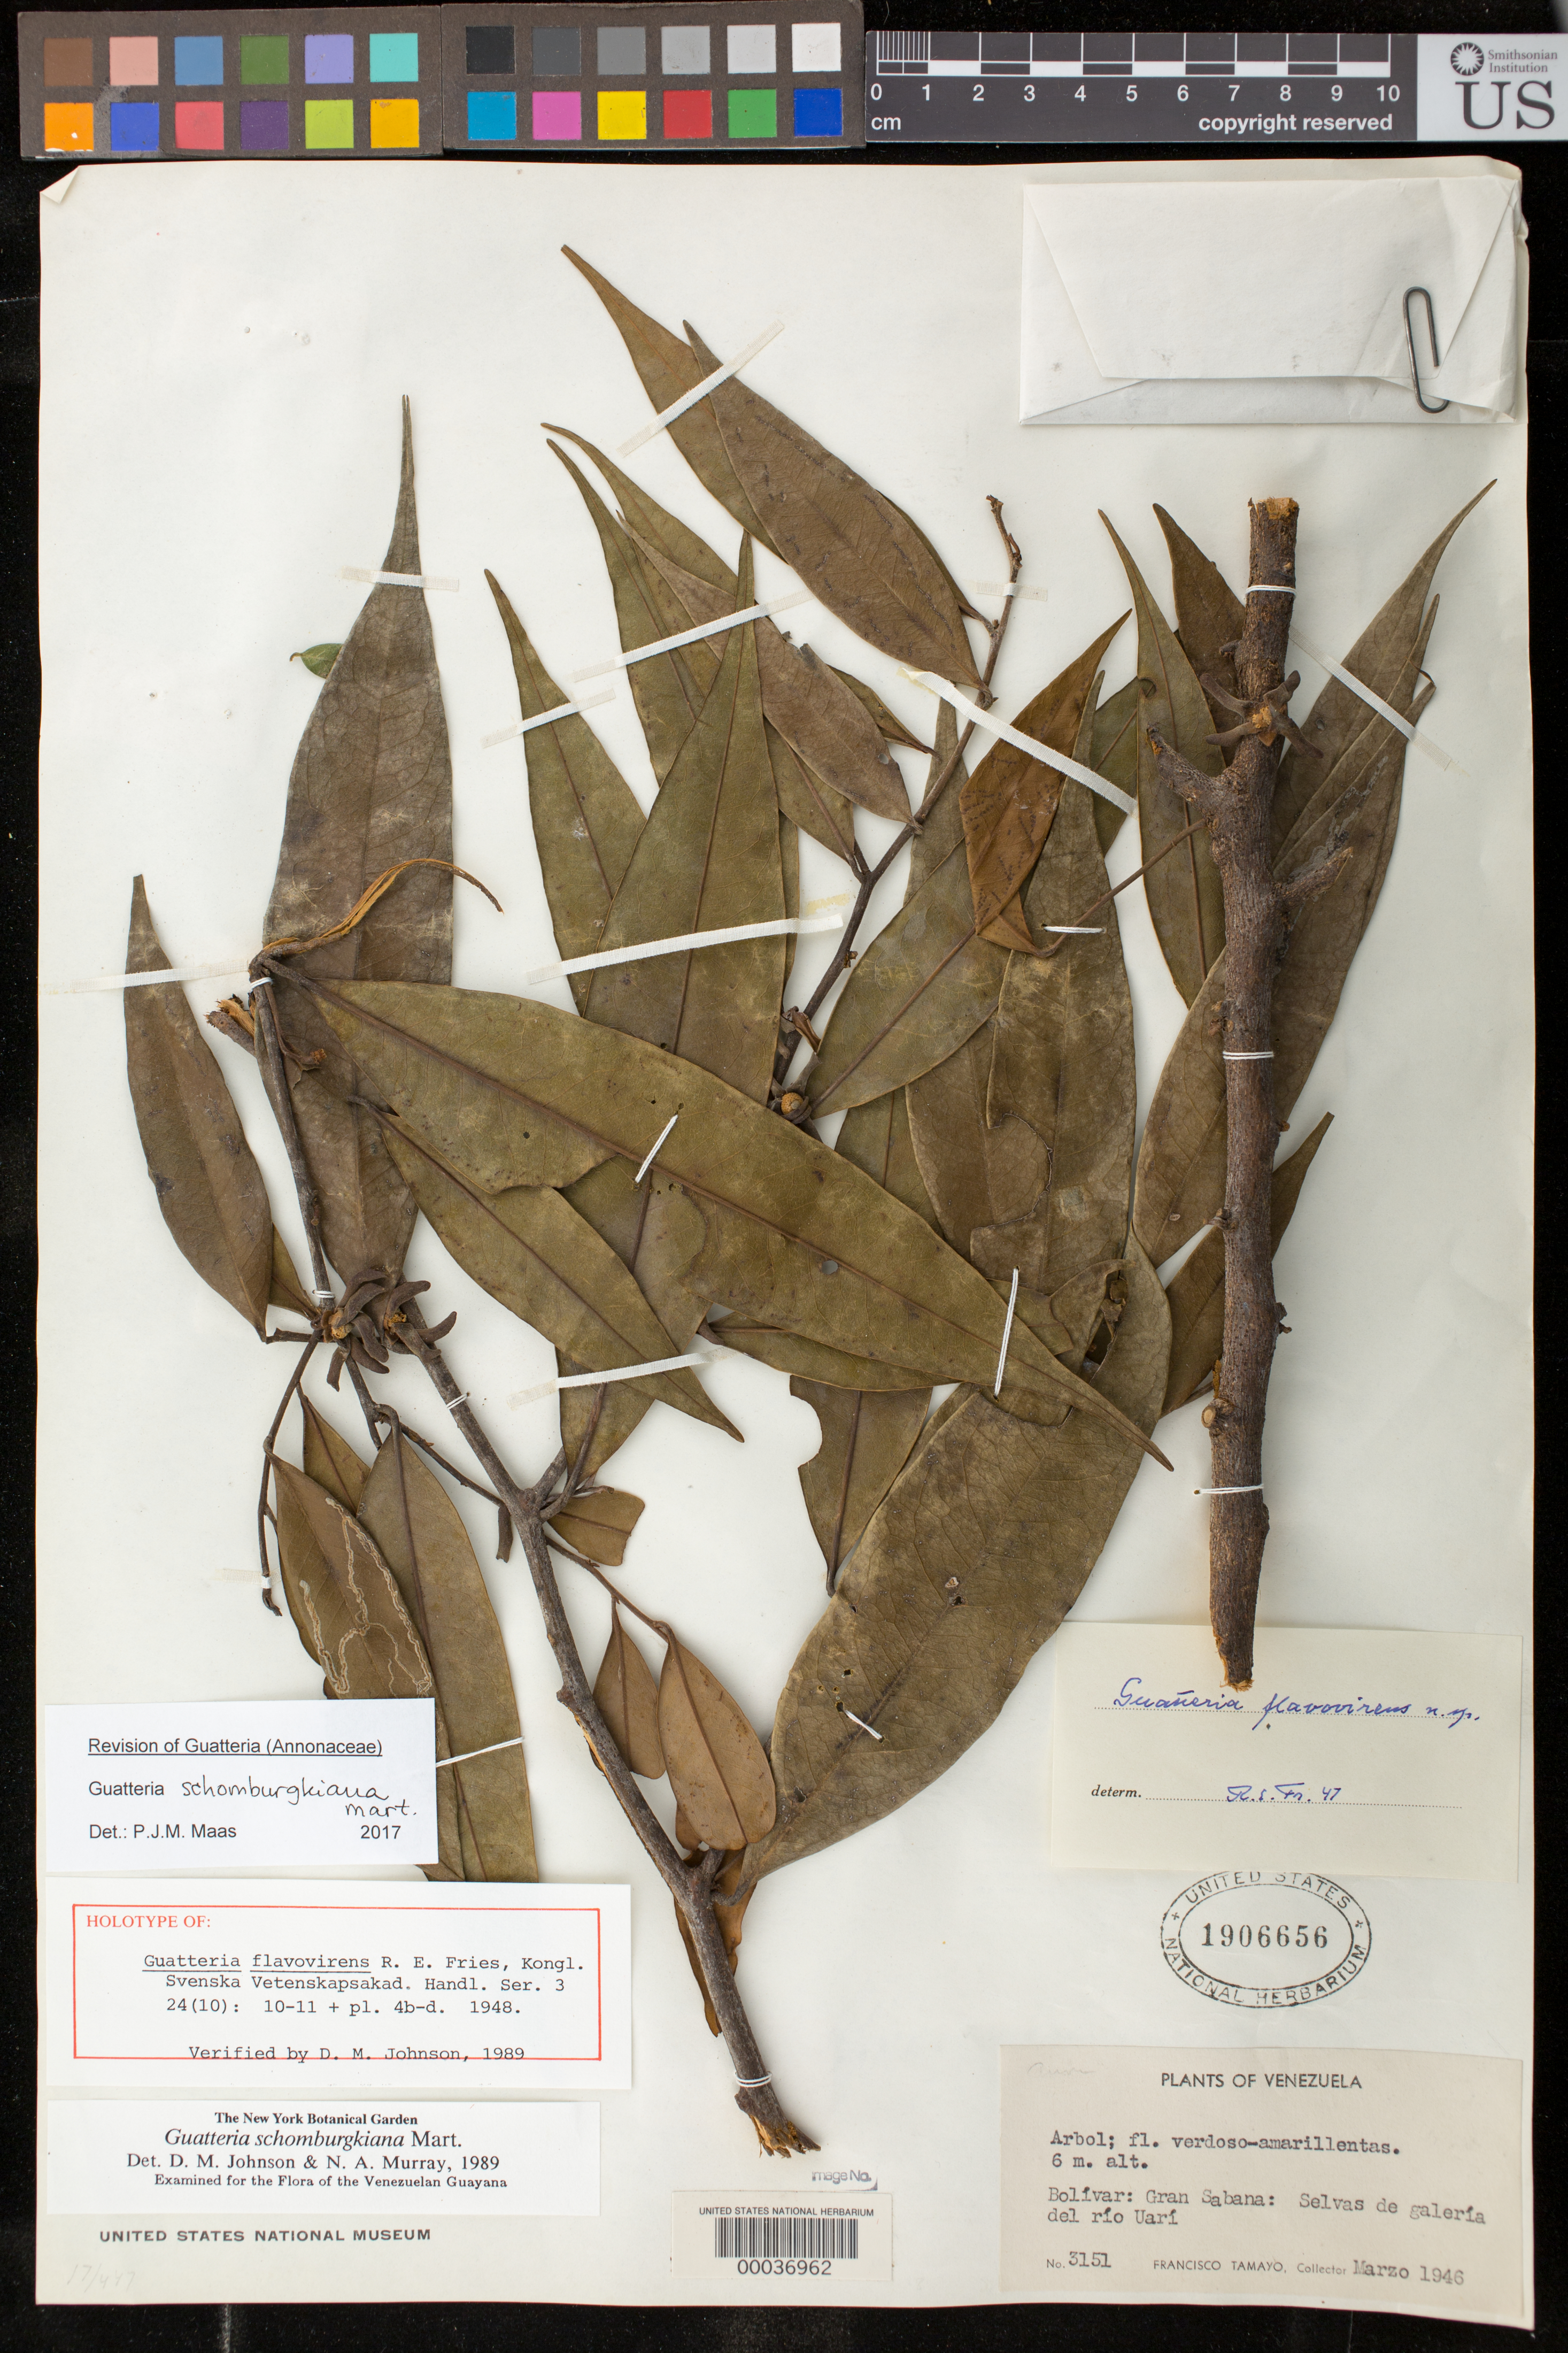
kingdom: Plantae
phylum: Tracheophyta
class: Magnoliopsida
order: Magnoliales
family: Annonaceae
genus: Guatteria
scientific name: Guatteria flavovirens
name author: R.E. Fr.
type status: Holotype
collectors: F. Tamayo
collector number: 3151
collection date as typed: Mar 1946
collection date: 1946-03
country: Venezuela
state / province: Bolivar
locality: Gran Sabana; selvas de galeria del Rio Uari.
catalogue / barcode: US 1906656